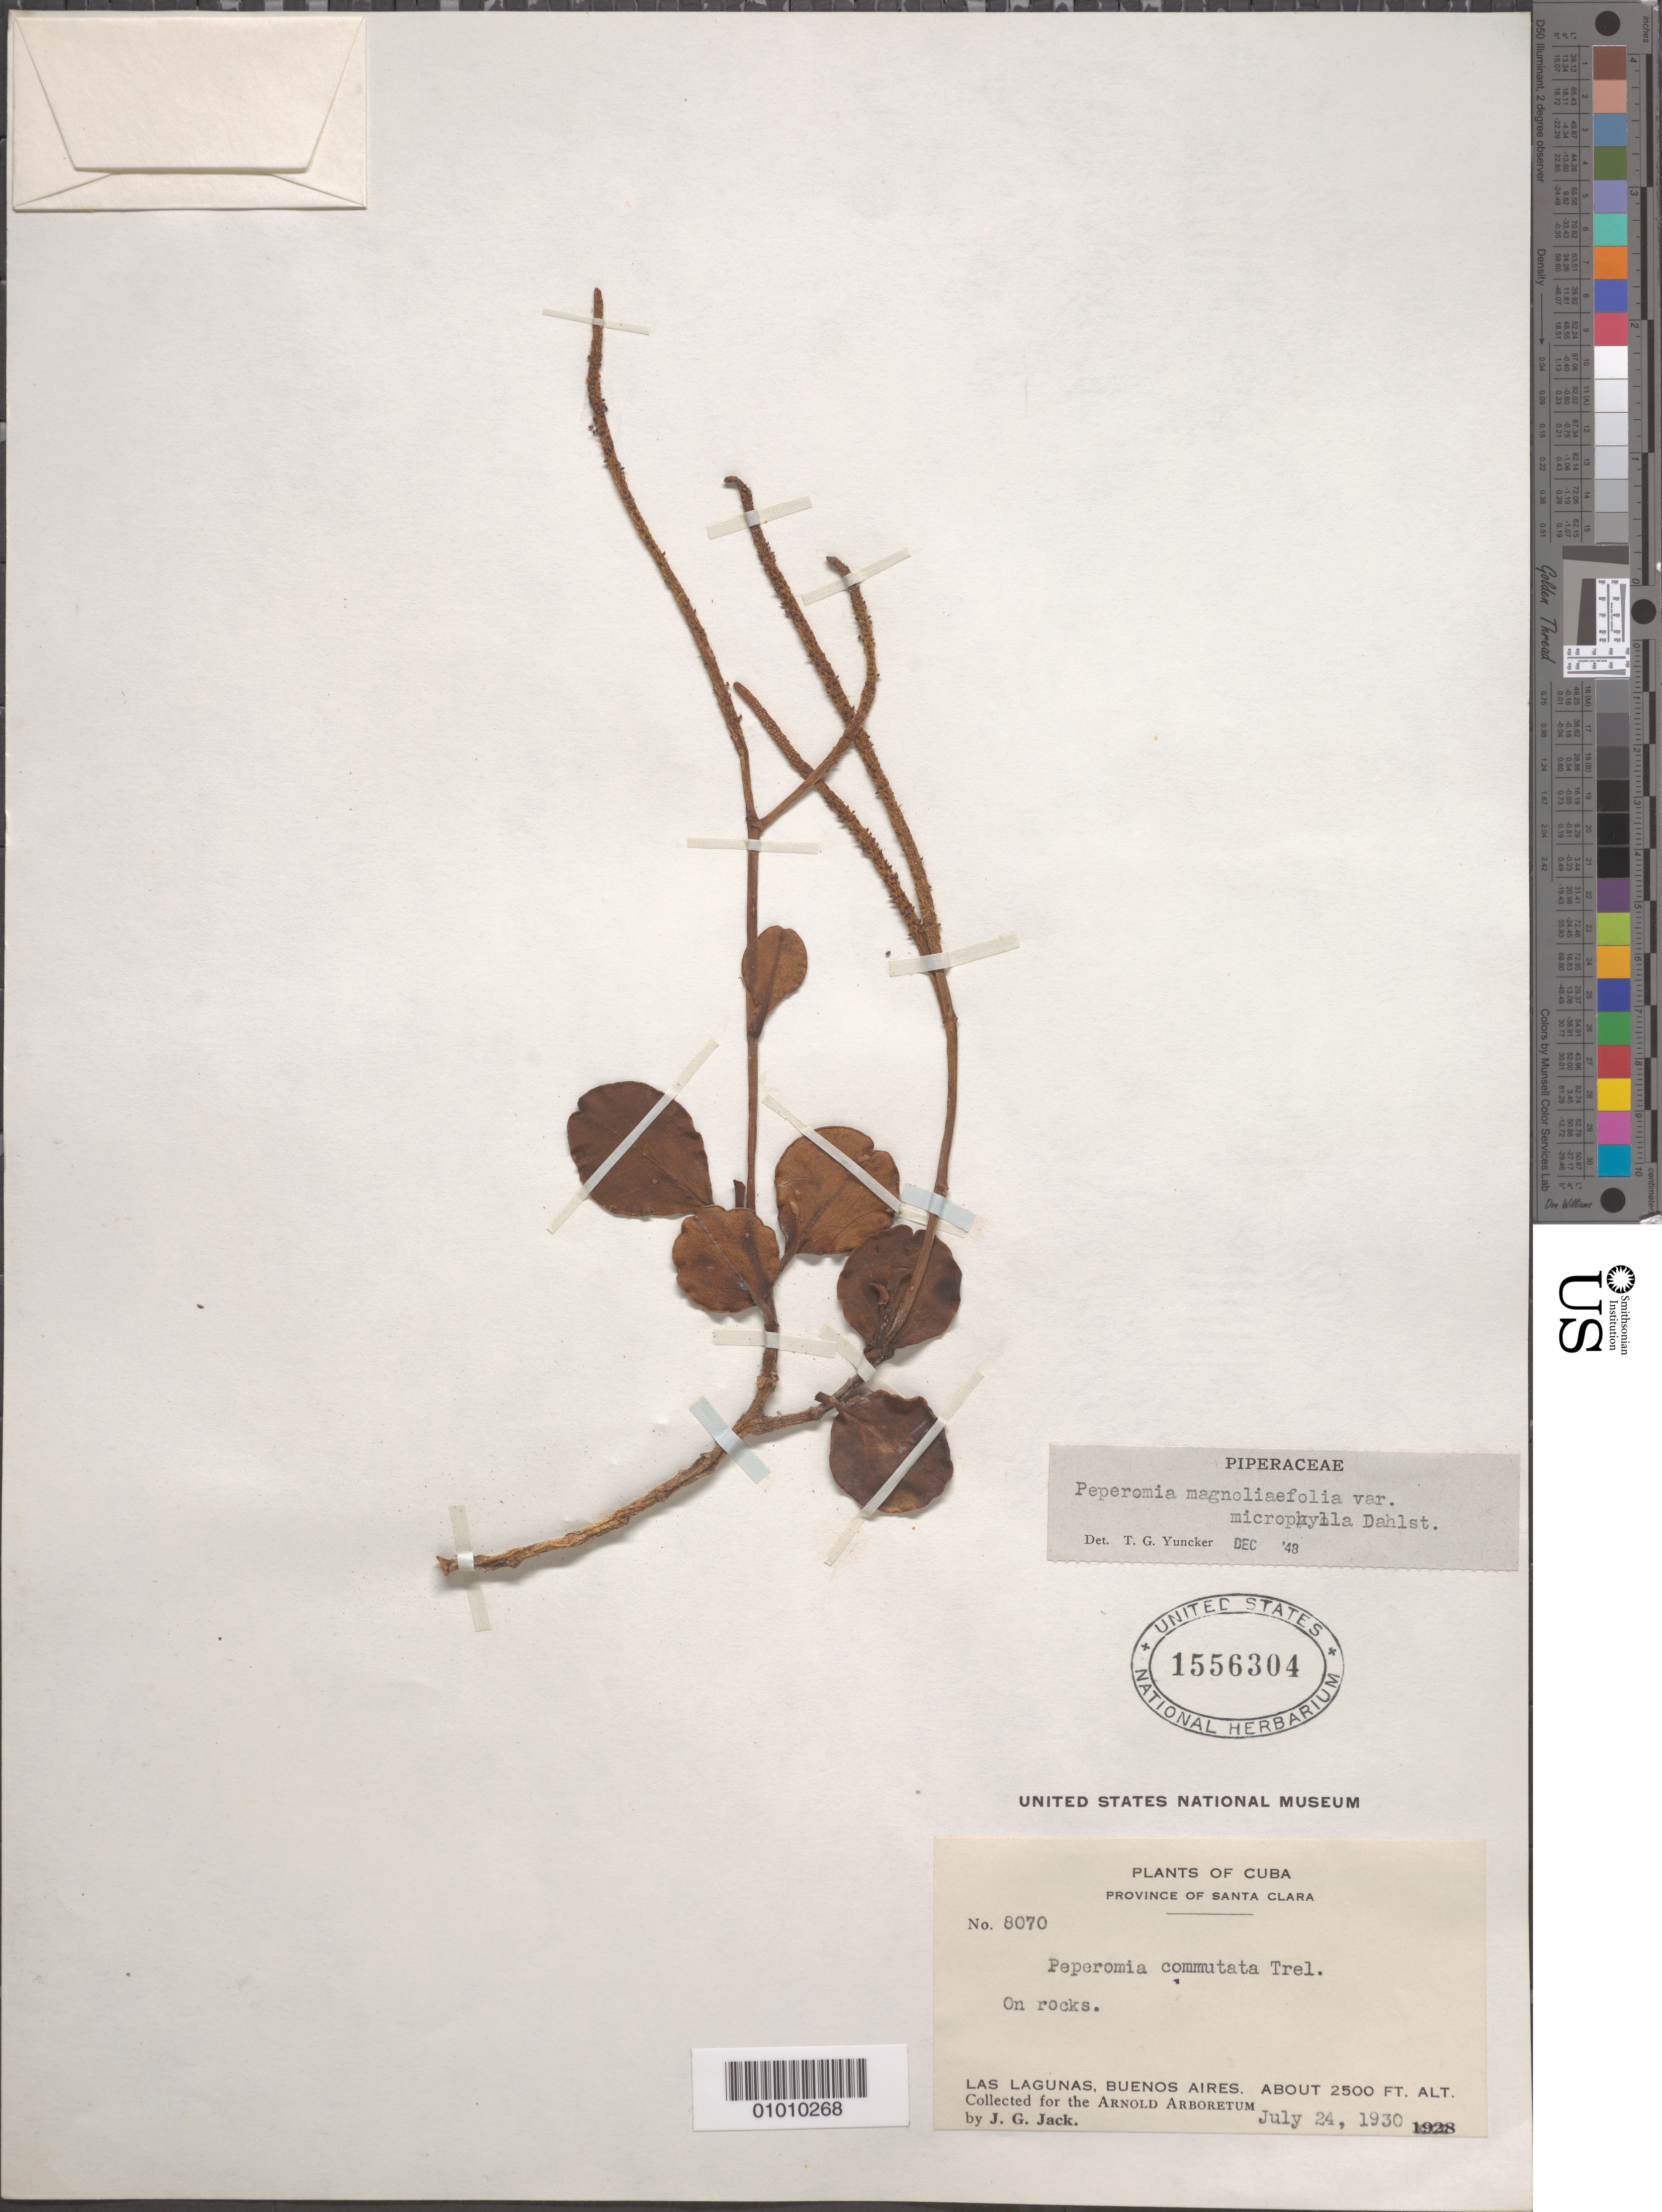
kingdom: Plantae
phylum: Tracheophyta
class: Magnoliopsida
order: Piperales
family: Piperaceae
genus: Peperomia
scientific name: Peperomia magnoliifolia var. magnoliifolia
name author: (Jacq.) A. Dietr.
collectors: J. G. Jack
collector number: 8070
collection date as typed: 24 Jul 1930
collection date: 1930-07-24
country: Cuba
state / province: Villa Clara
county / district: Santa Clara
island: Cuba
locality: Las Lagunas, Buenos Aires On rocks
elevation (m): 762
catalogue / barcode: US 1556304